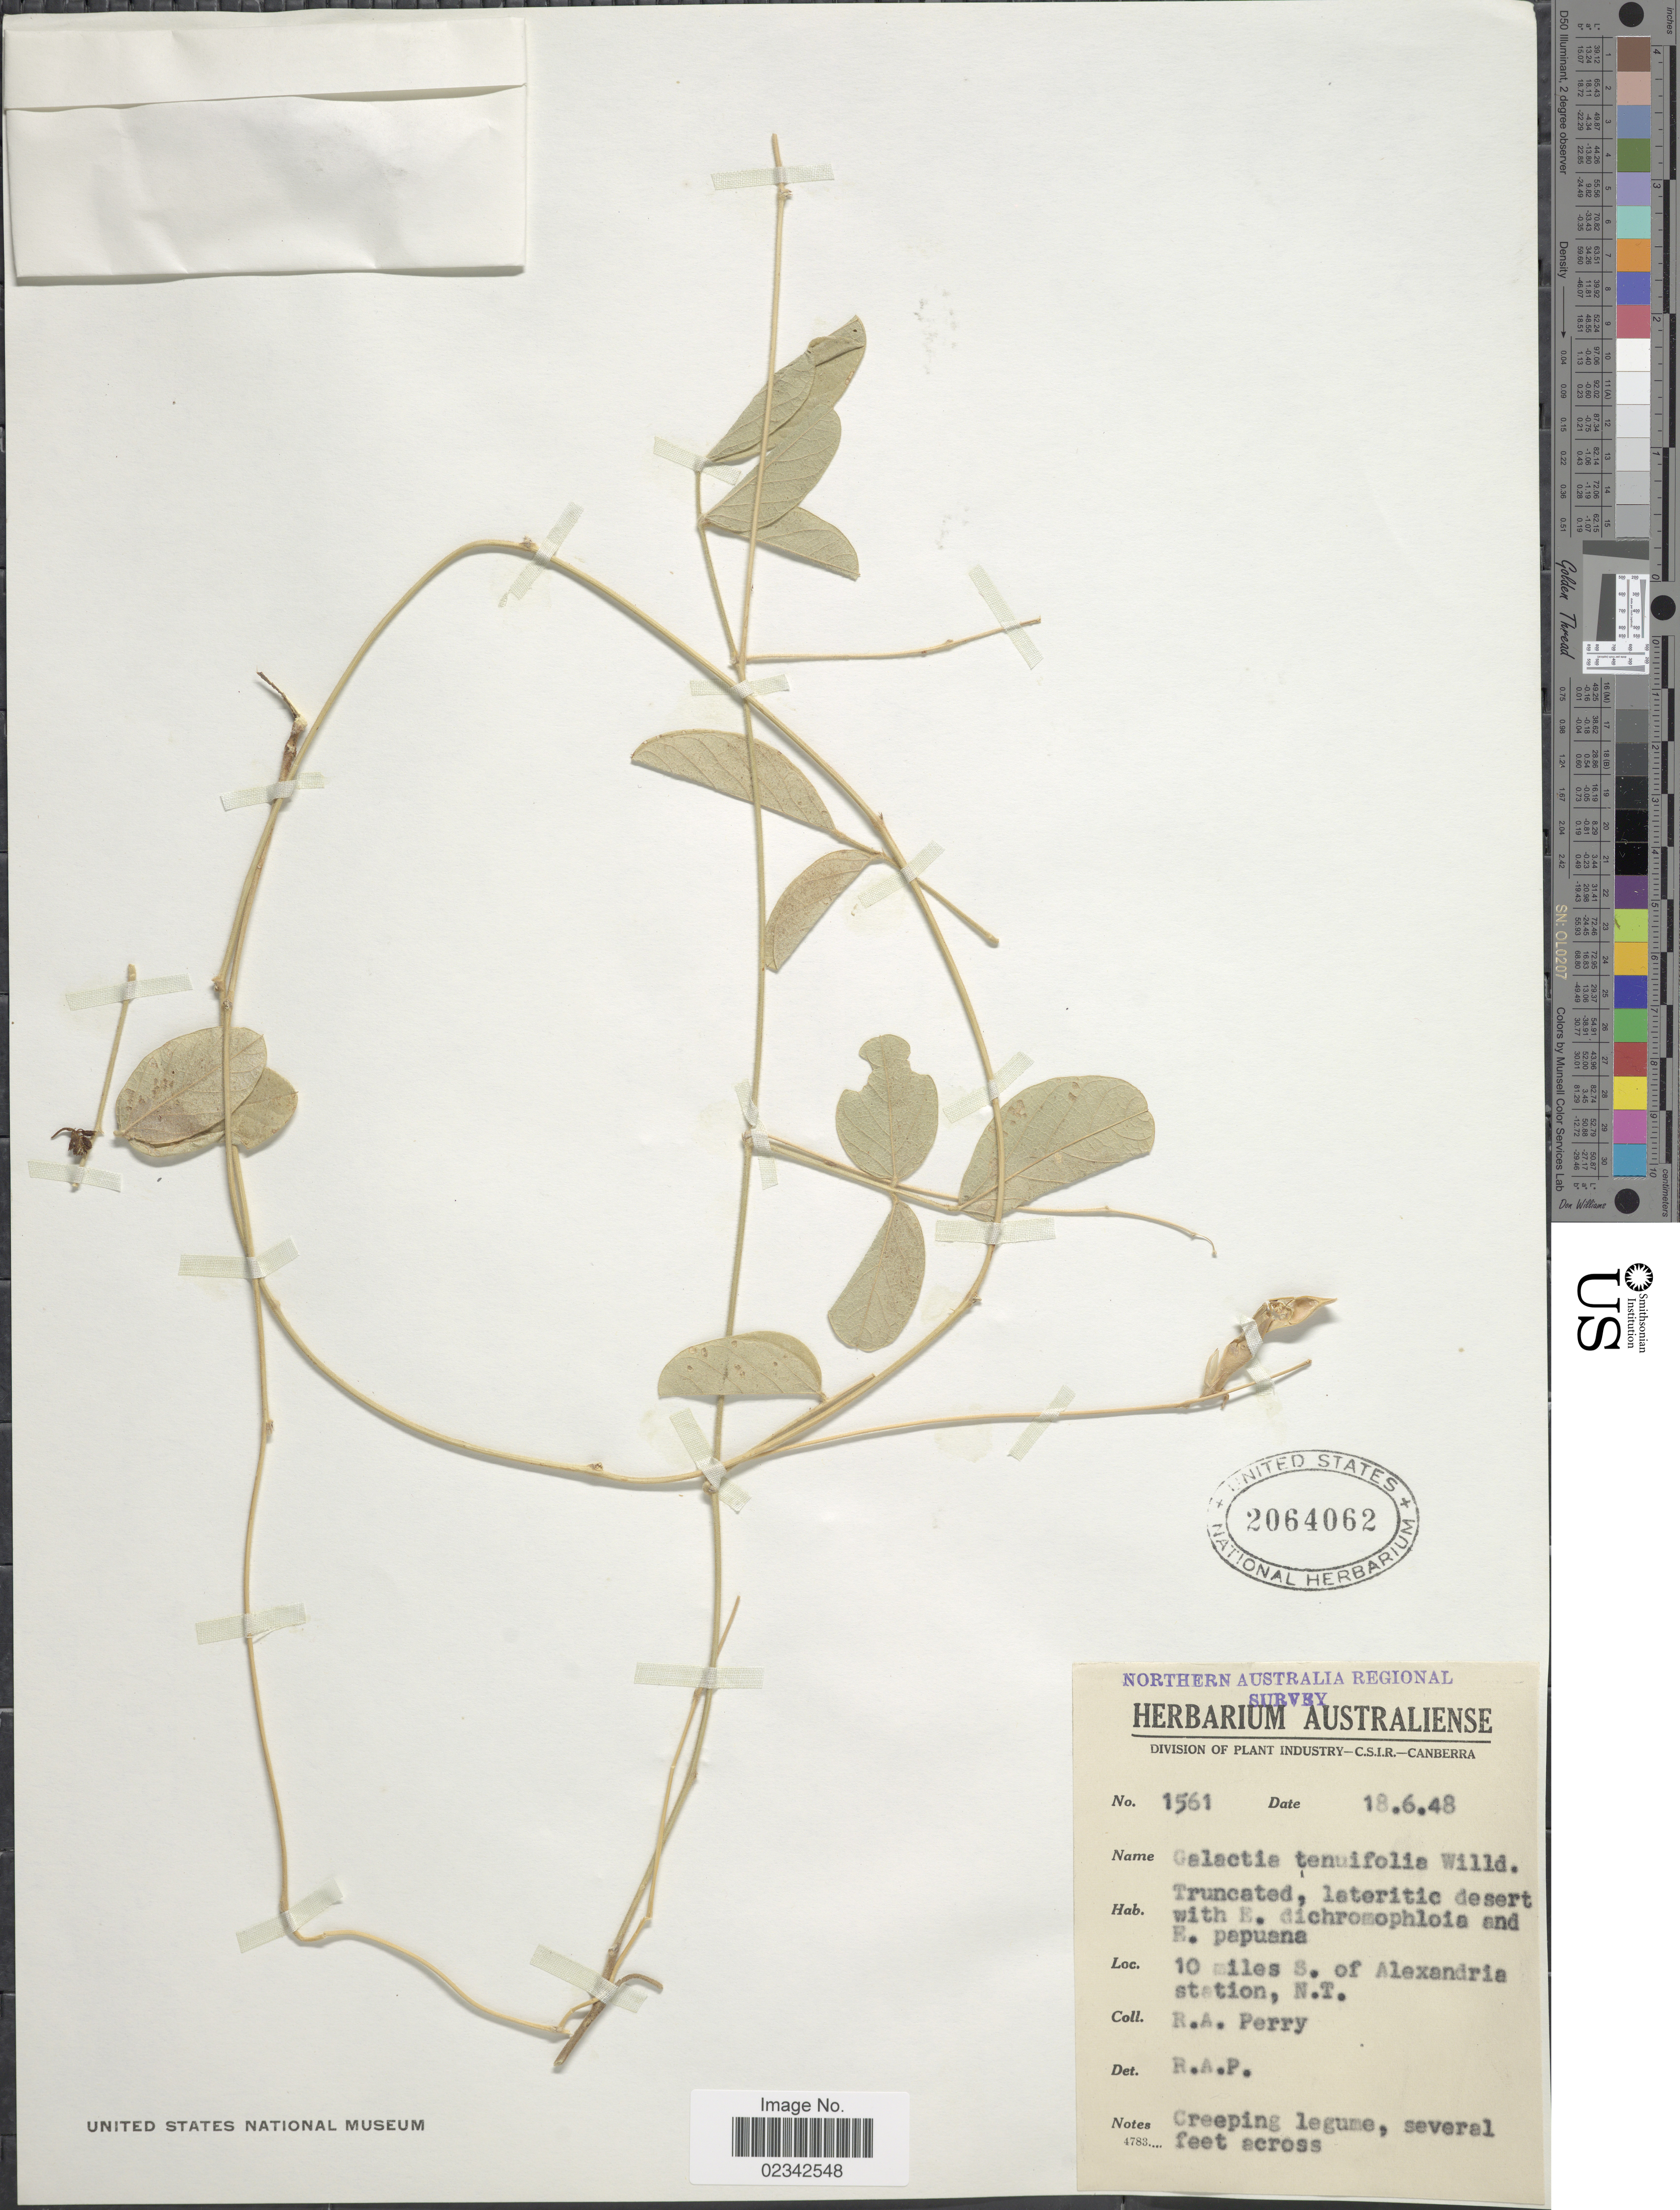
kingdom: Plantae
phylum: Tracheophyta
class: Magnoliopsida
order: Fabales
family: Fabaceae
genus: Galactia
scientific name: Galactia tenuiflora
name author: (J.G. Klein ex Willd.) Wight & Arn.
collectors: Perry, R. A.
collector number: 1561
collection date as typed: Transcribed d/m/y: 18/6/48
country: Australia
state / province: Northern Territory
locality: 10 miles S. of Alexandria station, N.T.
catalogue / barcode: US 2064062